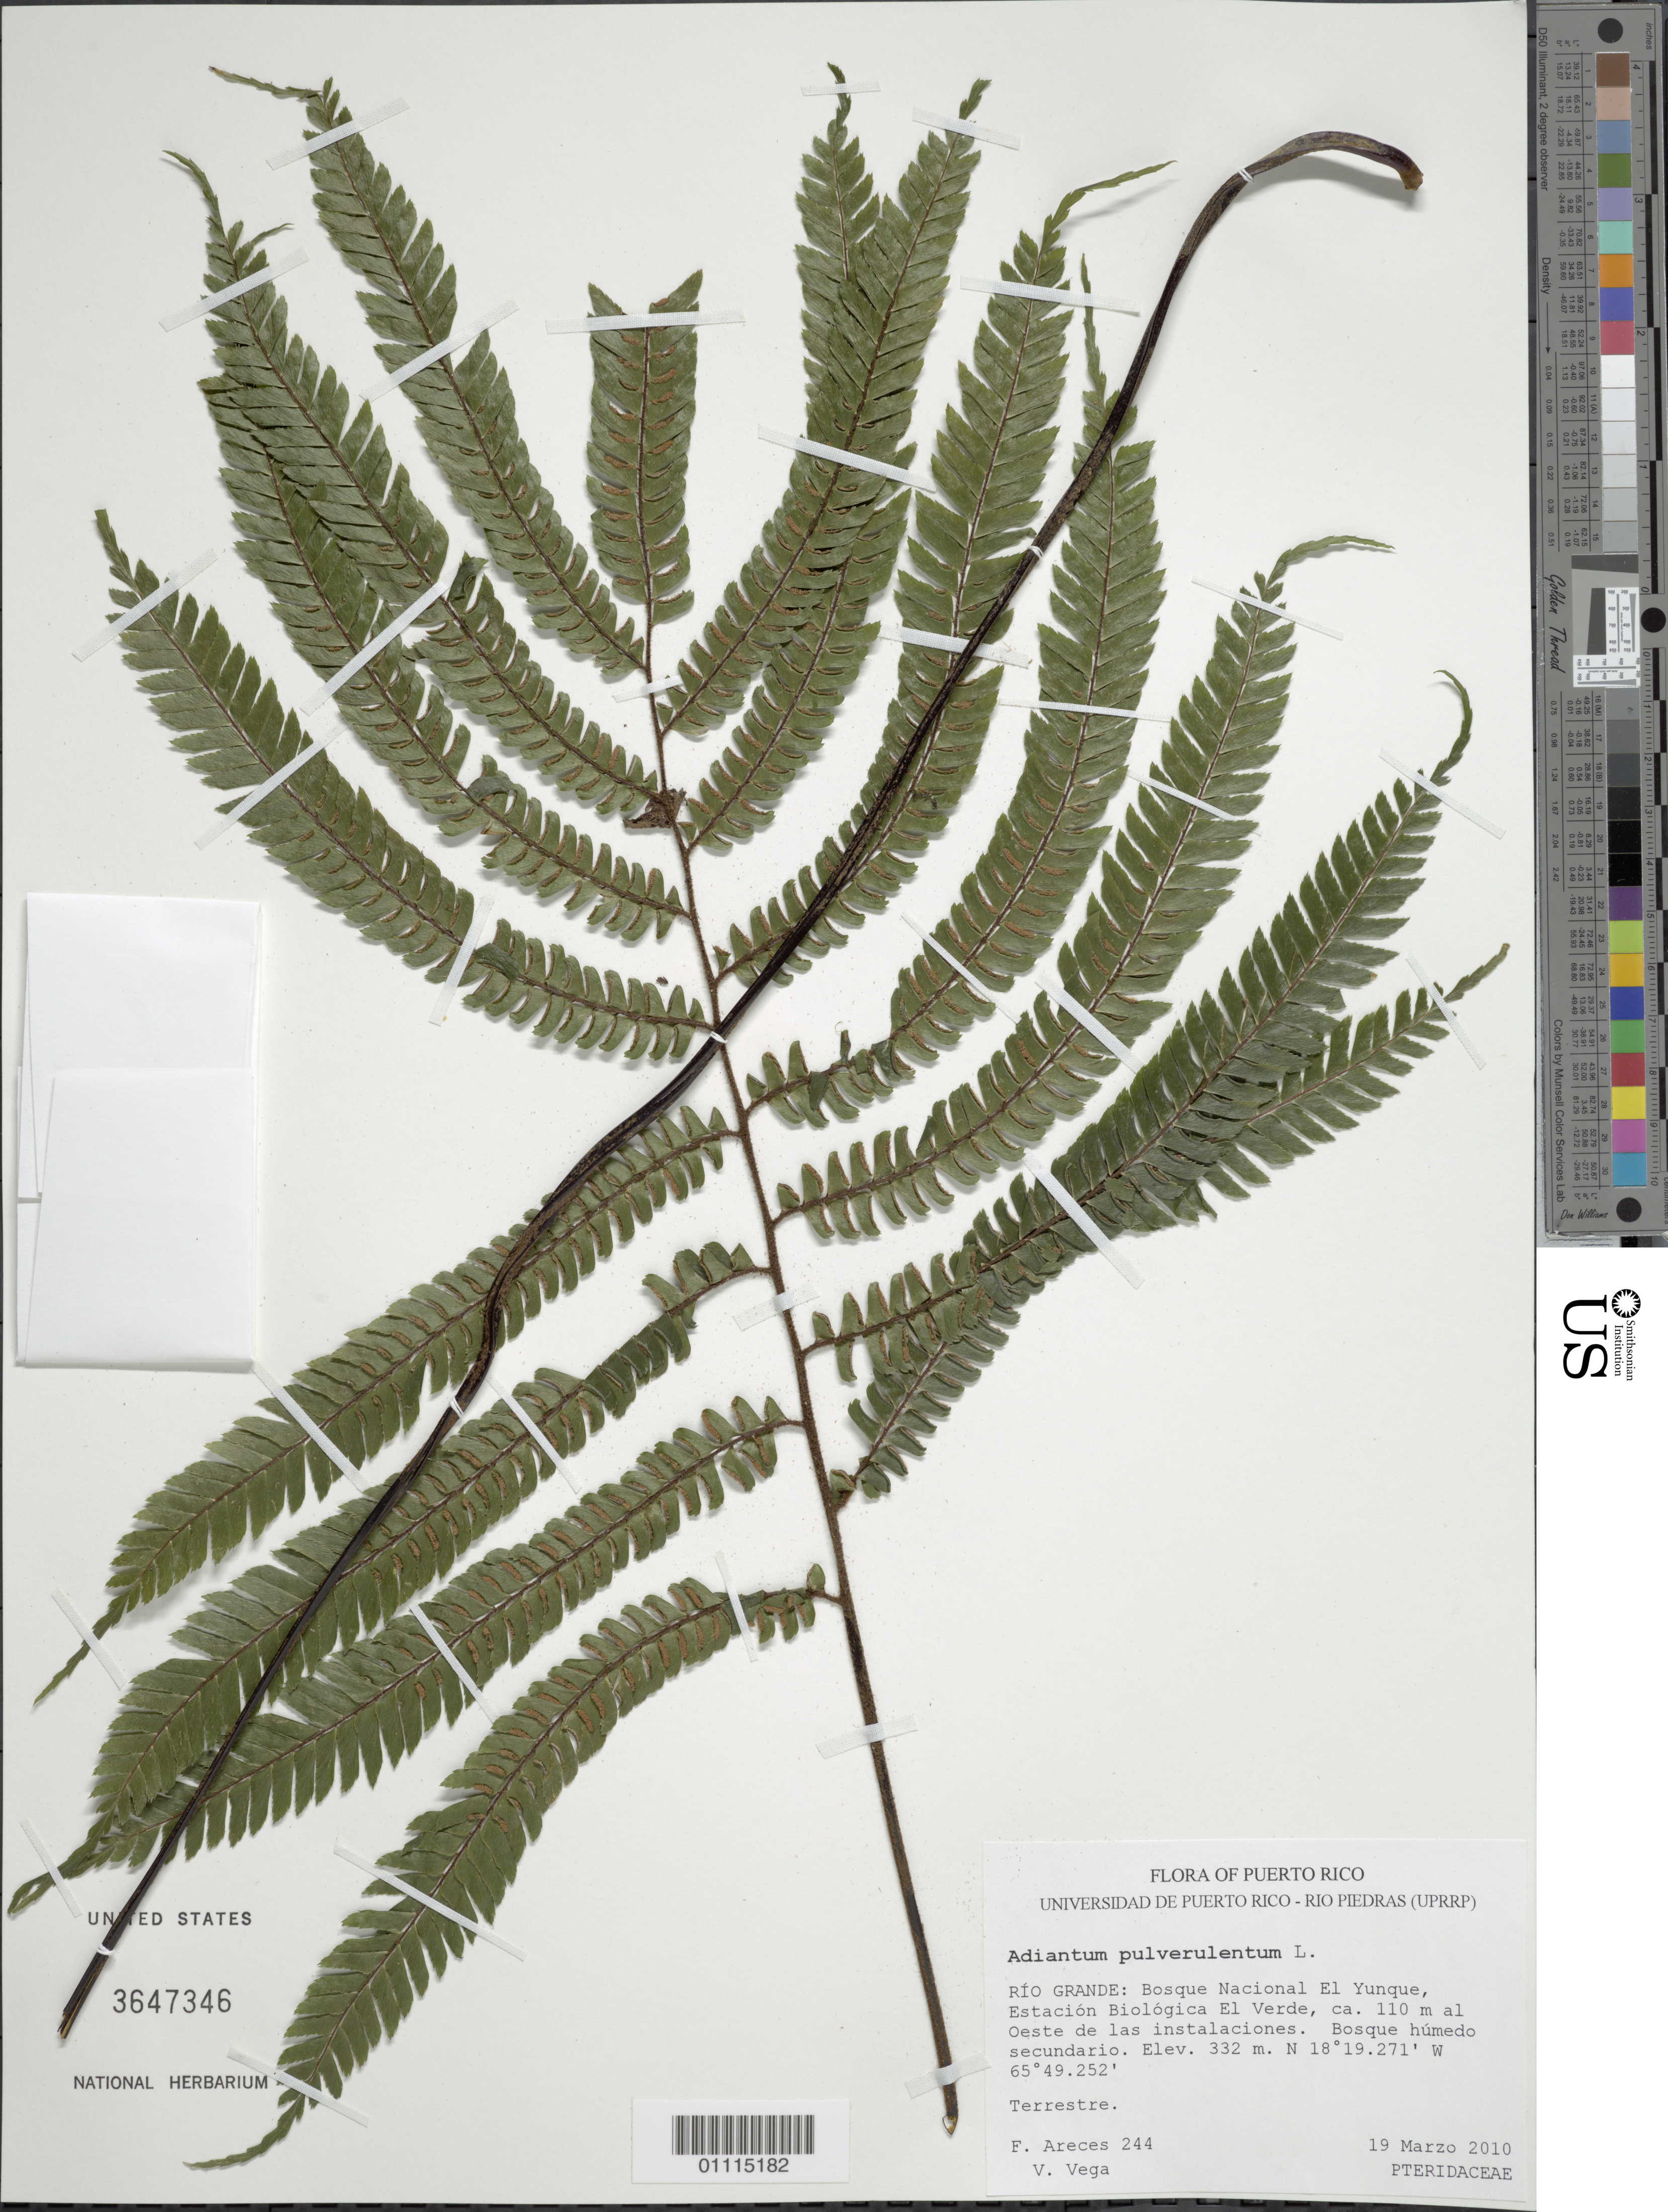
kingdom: Plantae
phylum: Tracheophyta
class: Polypodiopsida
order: Polypodiales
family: Pteridaceae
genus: Adiantum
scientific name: Adiantum pulverulentum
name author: L.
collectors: F. Areces Berazaín & V. Vega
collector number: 244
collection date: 2010-03-19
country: Puerto Rico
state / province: Río Grande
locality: Bosque Nacional El Yunque, Estación Biológica El Verde, ca. 110 m al Oeste de las instalaciones.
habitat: Bosque húmedo secundario.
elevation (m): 332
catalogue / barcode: US 3647346